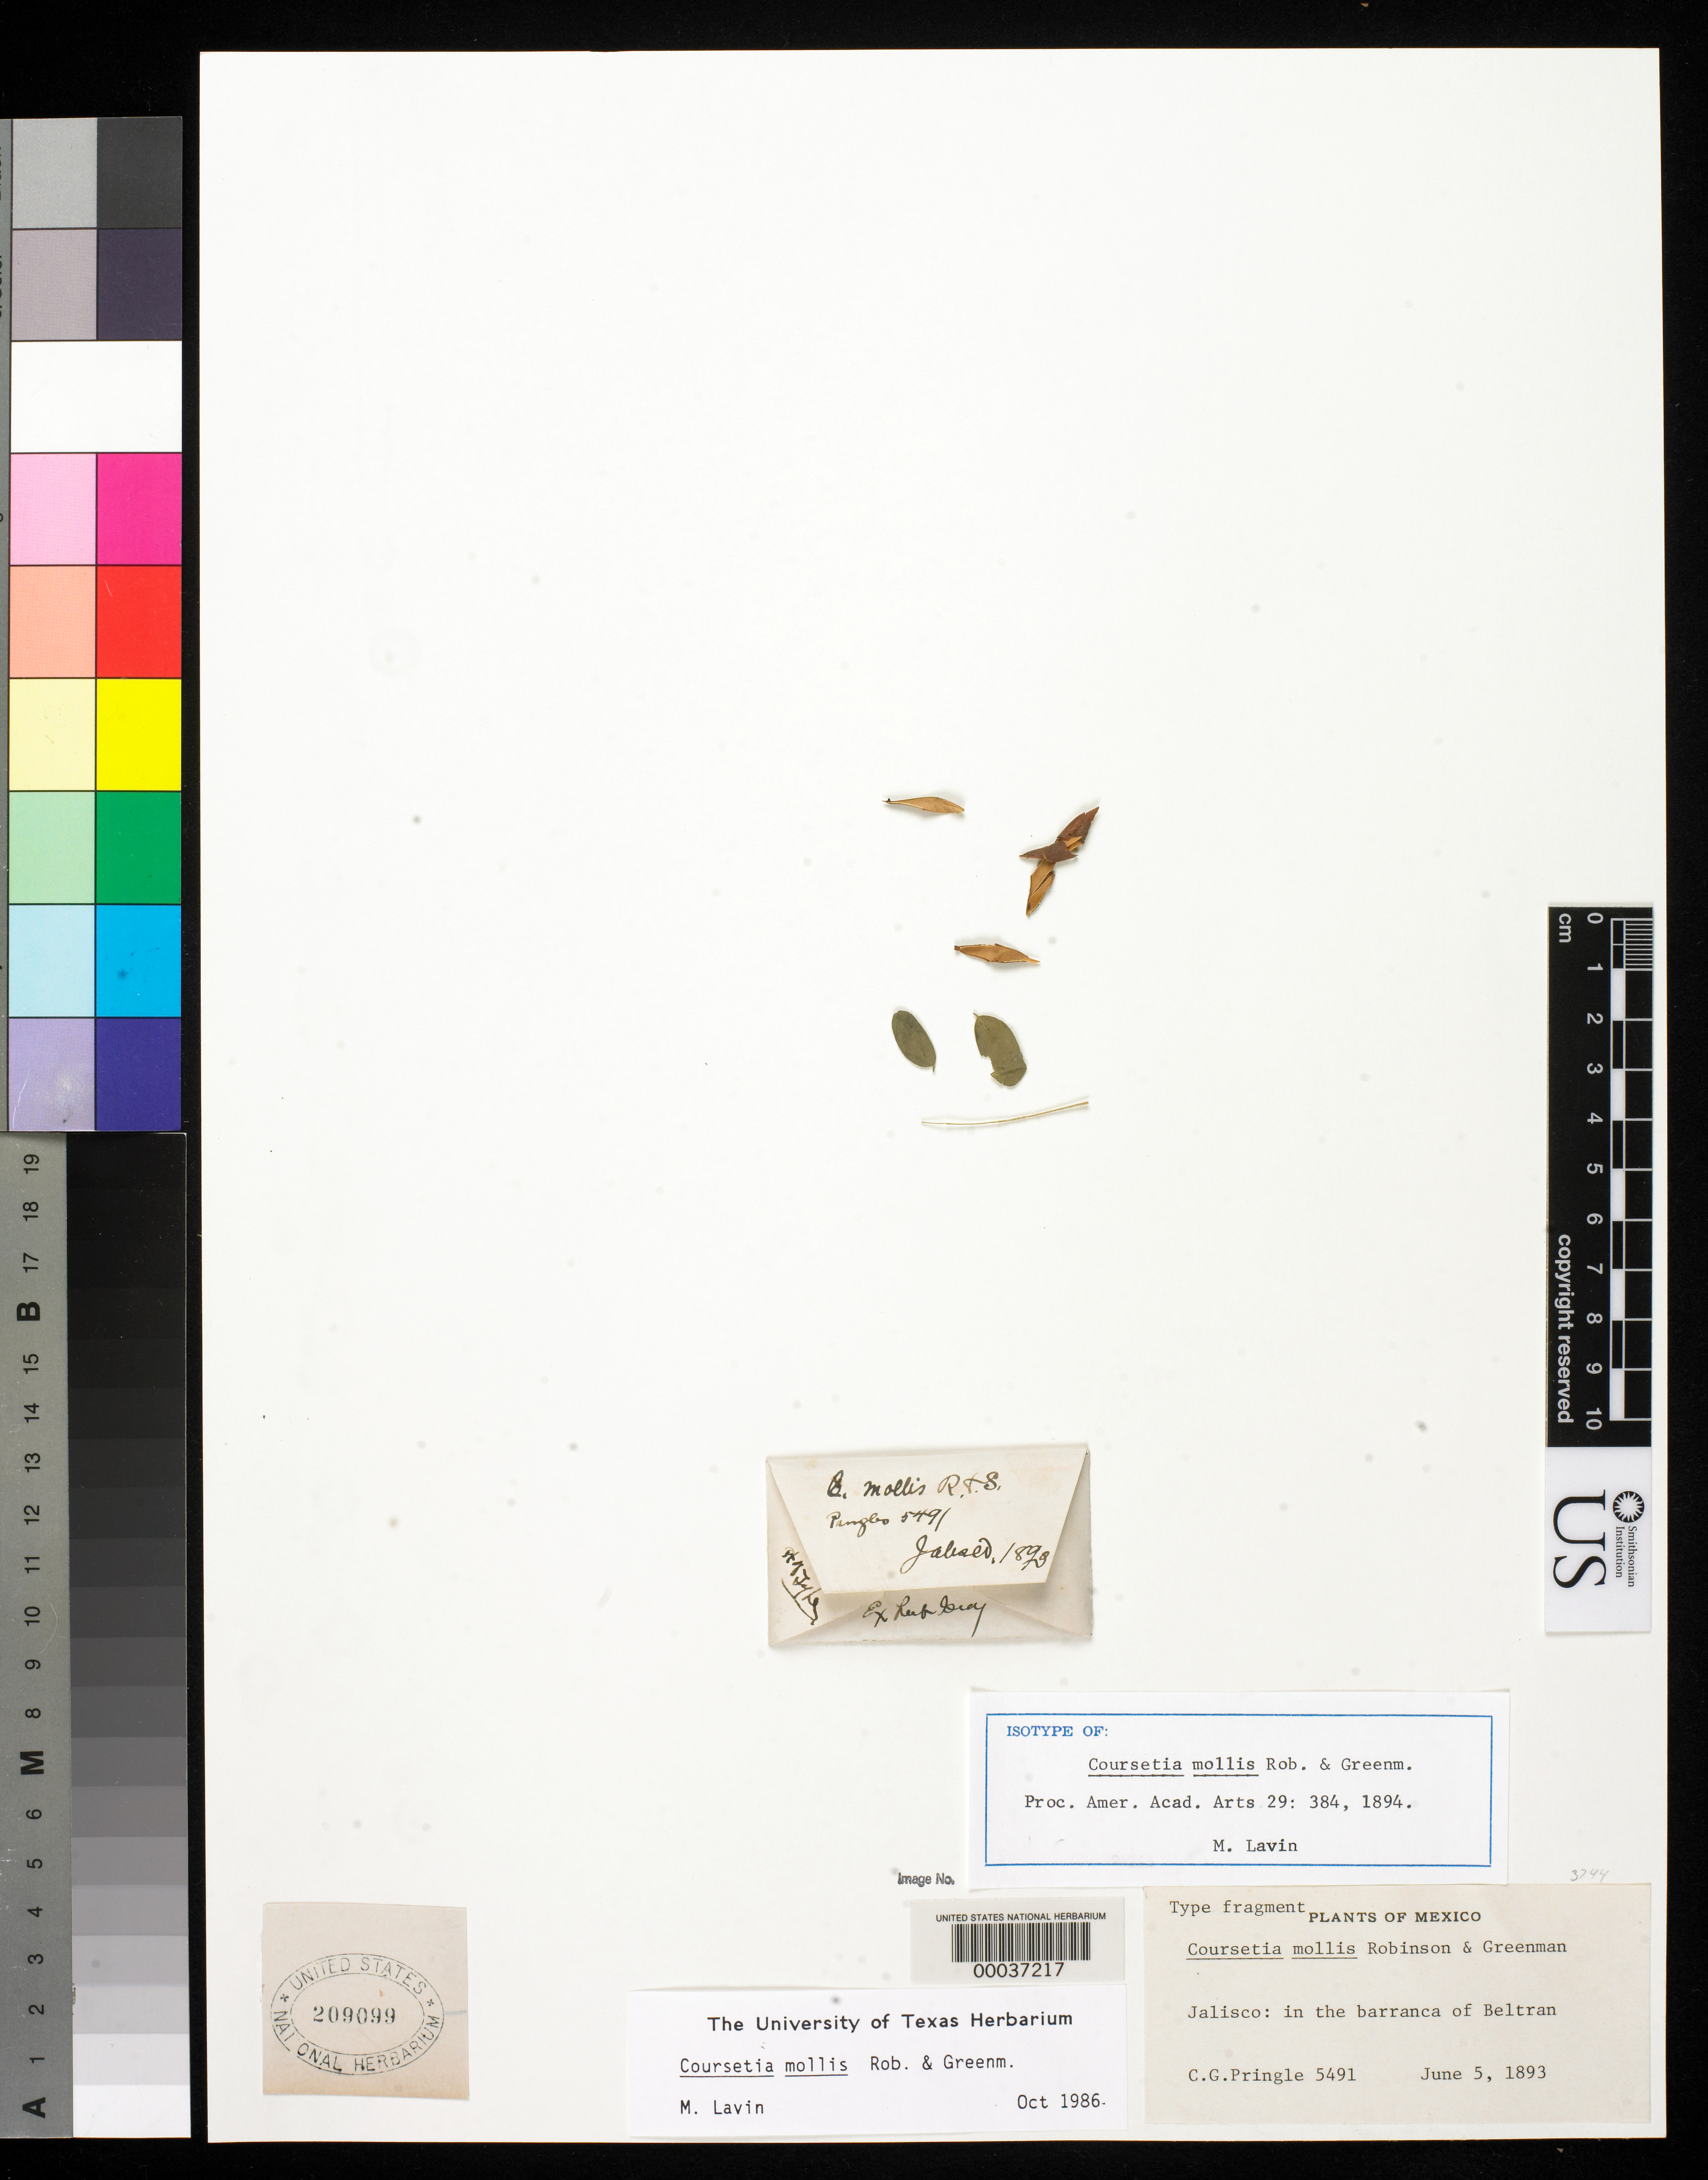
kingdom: Plantae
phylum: Tracheophyta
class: Magnoliopsida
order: Fabales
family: Fabaceae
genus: Coursetia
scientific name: Coursetia mollis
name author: B.L. Rob. & Greenm.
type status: Isotype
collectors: C. G. Pringle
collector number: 5491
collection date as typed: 05 Jun 1893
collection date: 1893-06-05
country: Mexico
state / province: Jalisco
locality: Barranca of Beltran.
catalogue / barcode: US 209099